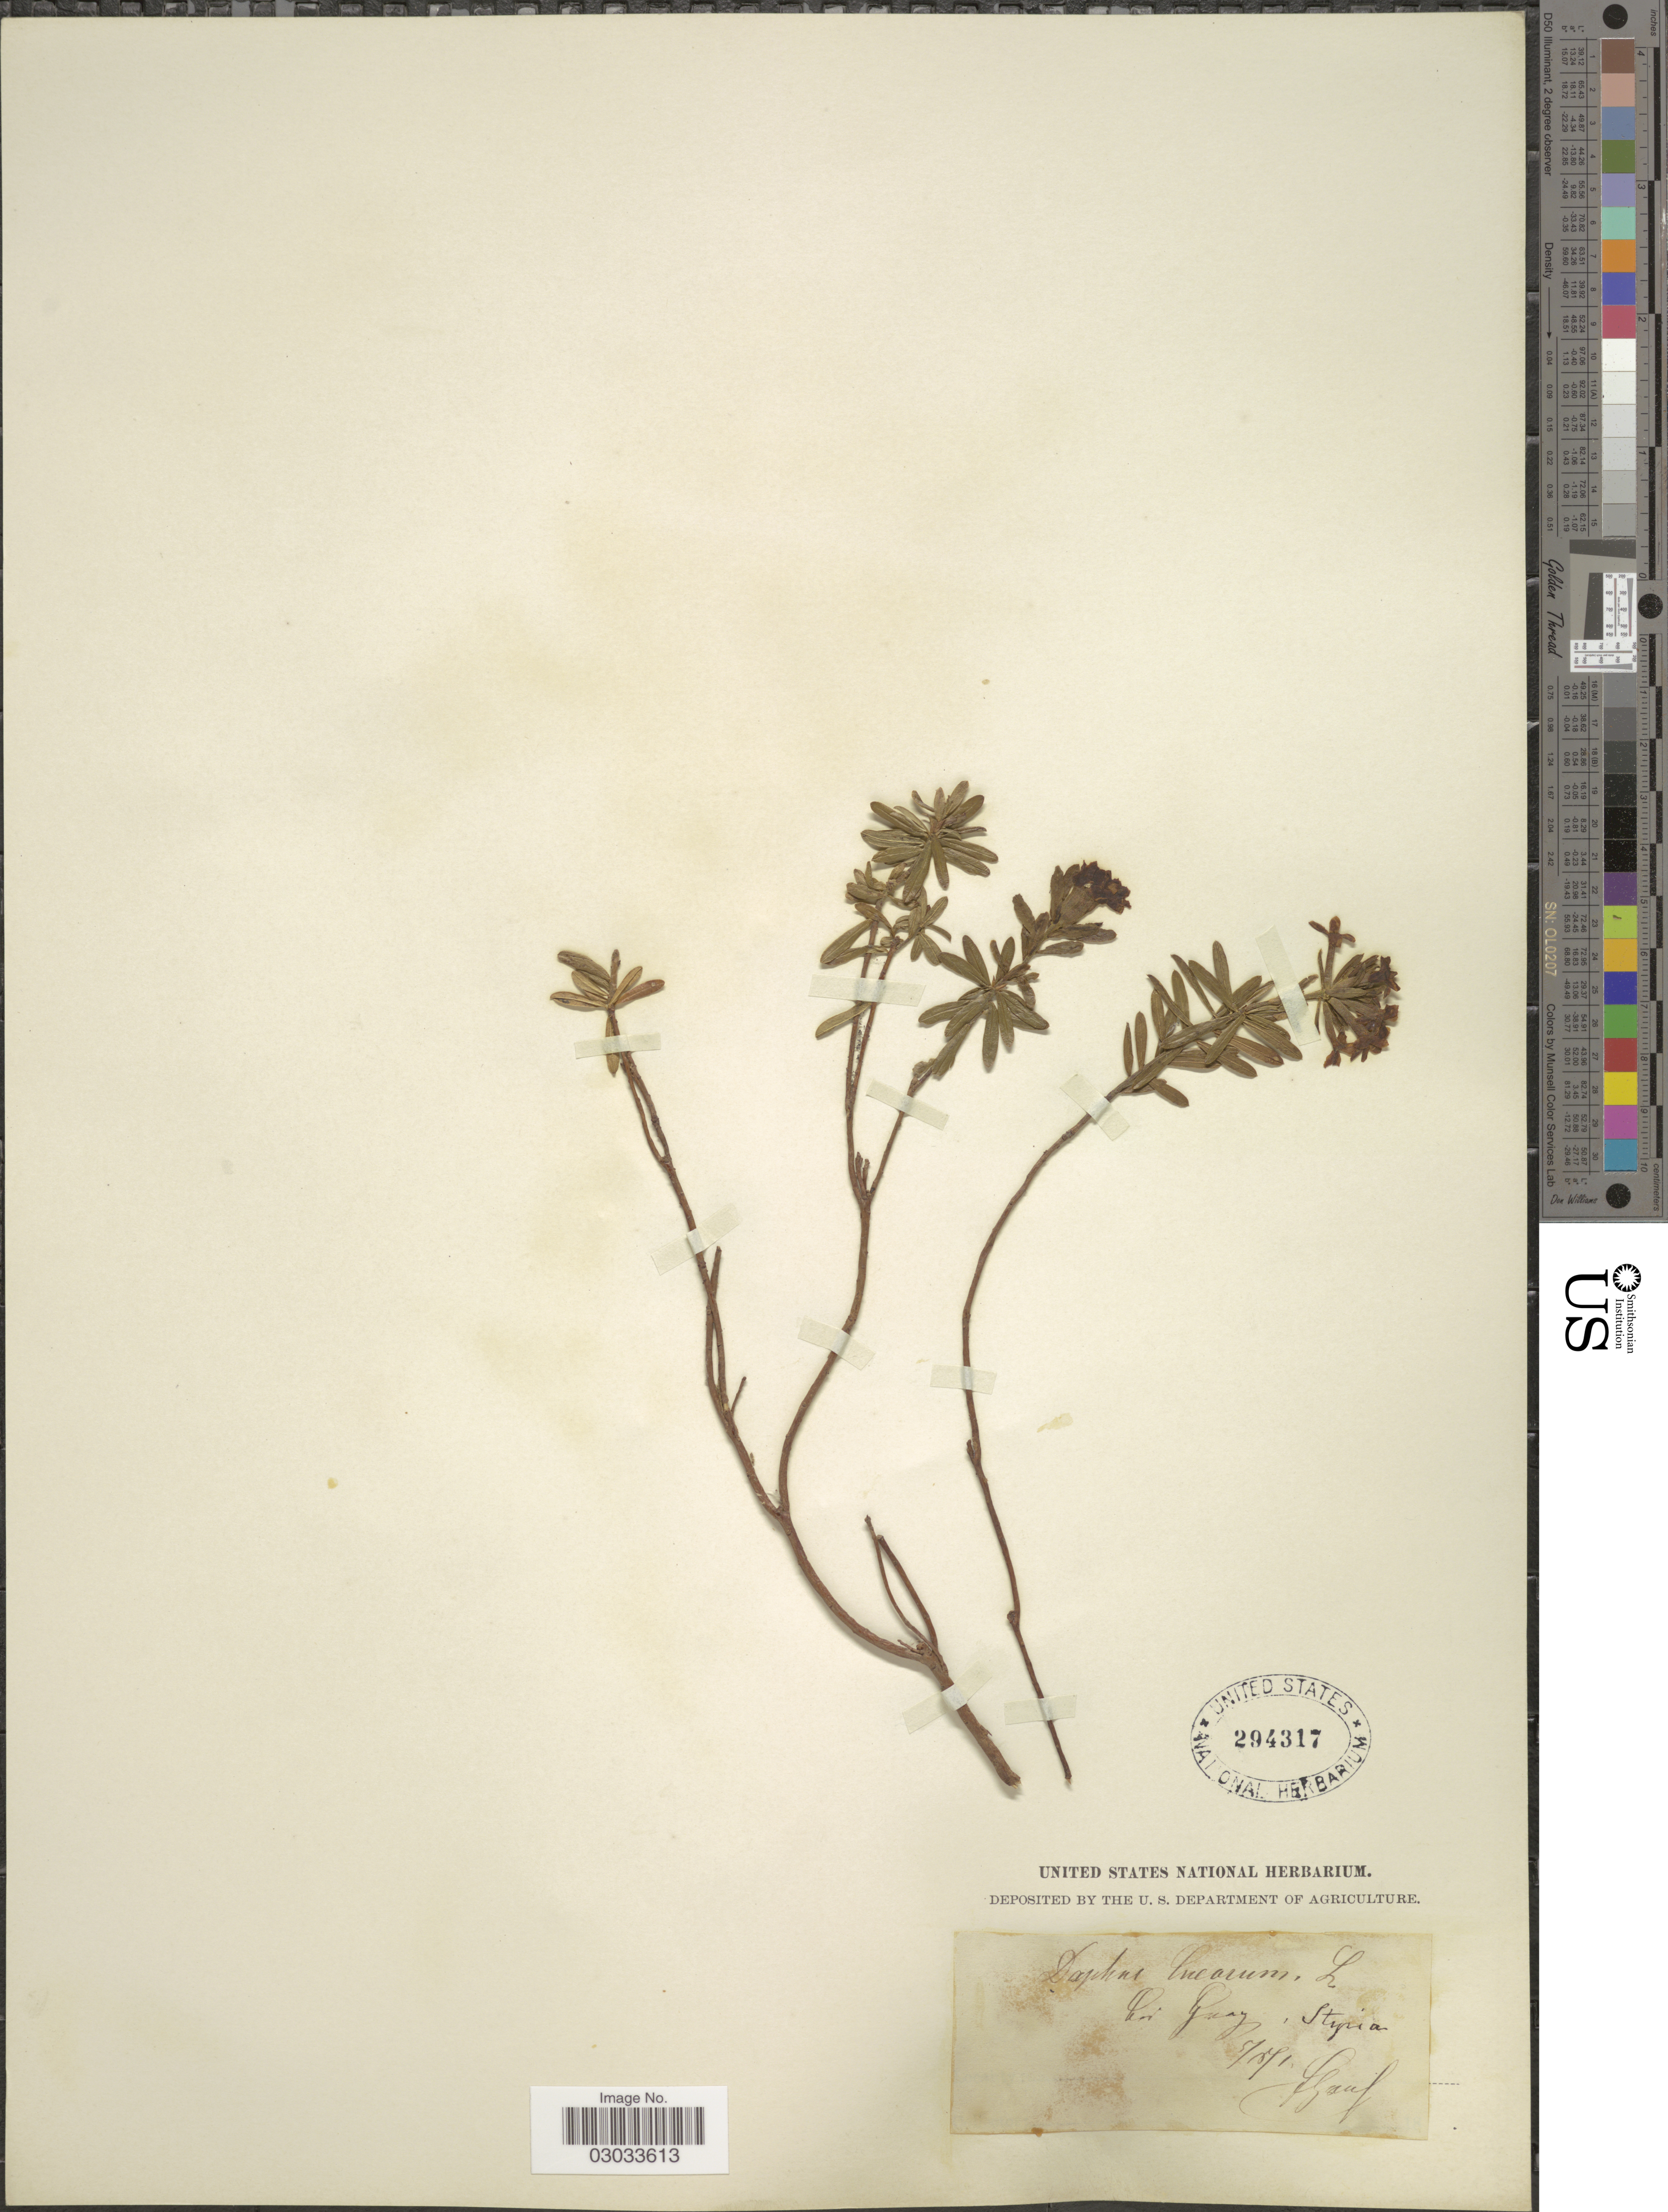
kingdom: Plantae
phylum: Tracheophyta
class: Magnoliopsida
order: Malvales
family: Thymelaeaceae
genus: Daphne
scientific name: Daphne cneorum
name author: L.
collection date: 1871-05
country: Austria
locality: Bei Graz. Styria.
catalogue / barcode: US 294317